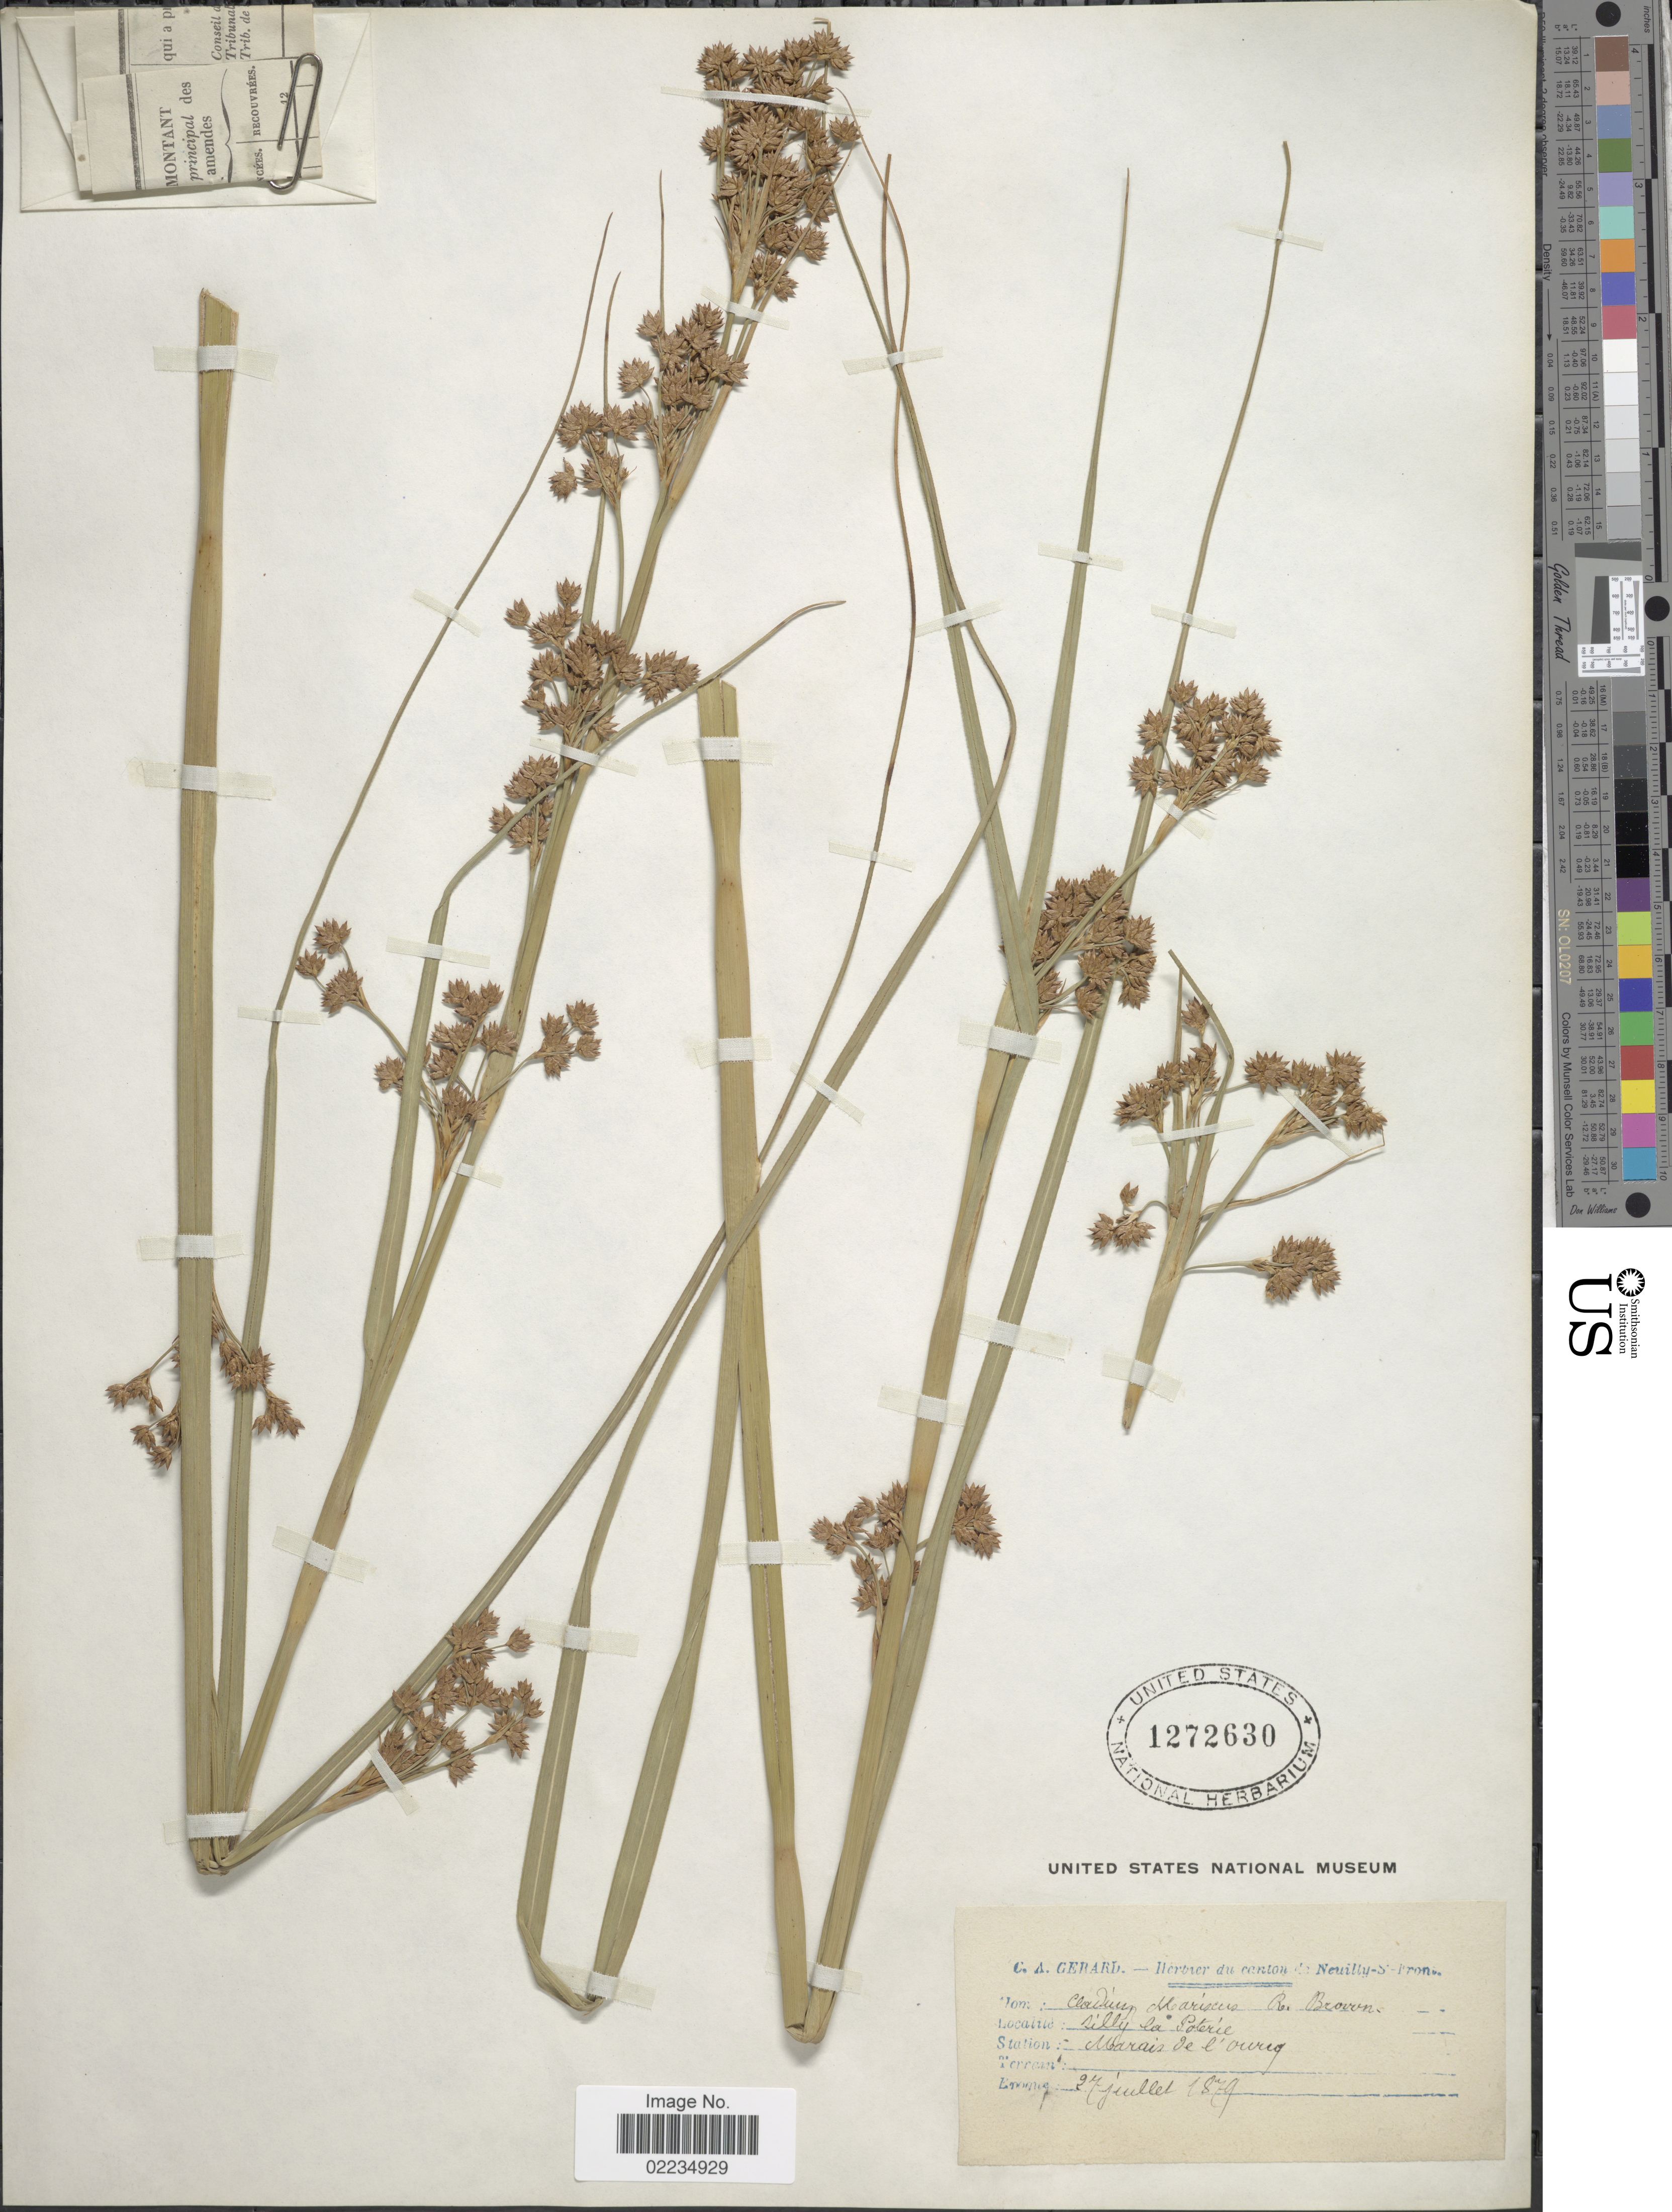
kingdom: Plantae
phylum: Tracheophyta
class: Liliopsida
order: Poales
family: Cyperaceae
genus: Cladium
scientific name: Cladium mariscus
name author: (L.) Pohl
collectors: C. Gerard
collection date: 1879-07-27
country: France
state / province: Hauts-de-France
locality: Silly-la-Poterie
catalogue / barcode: US 1272630